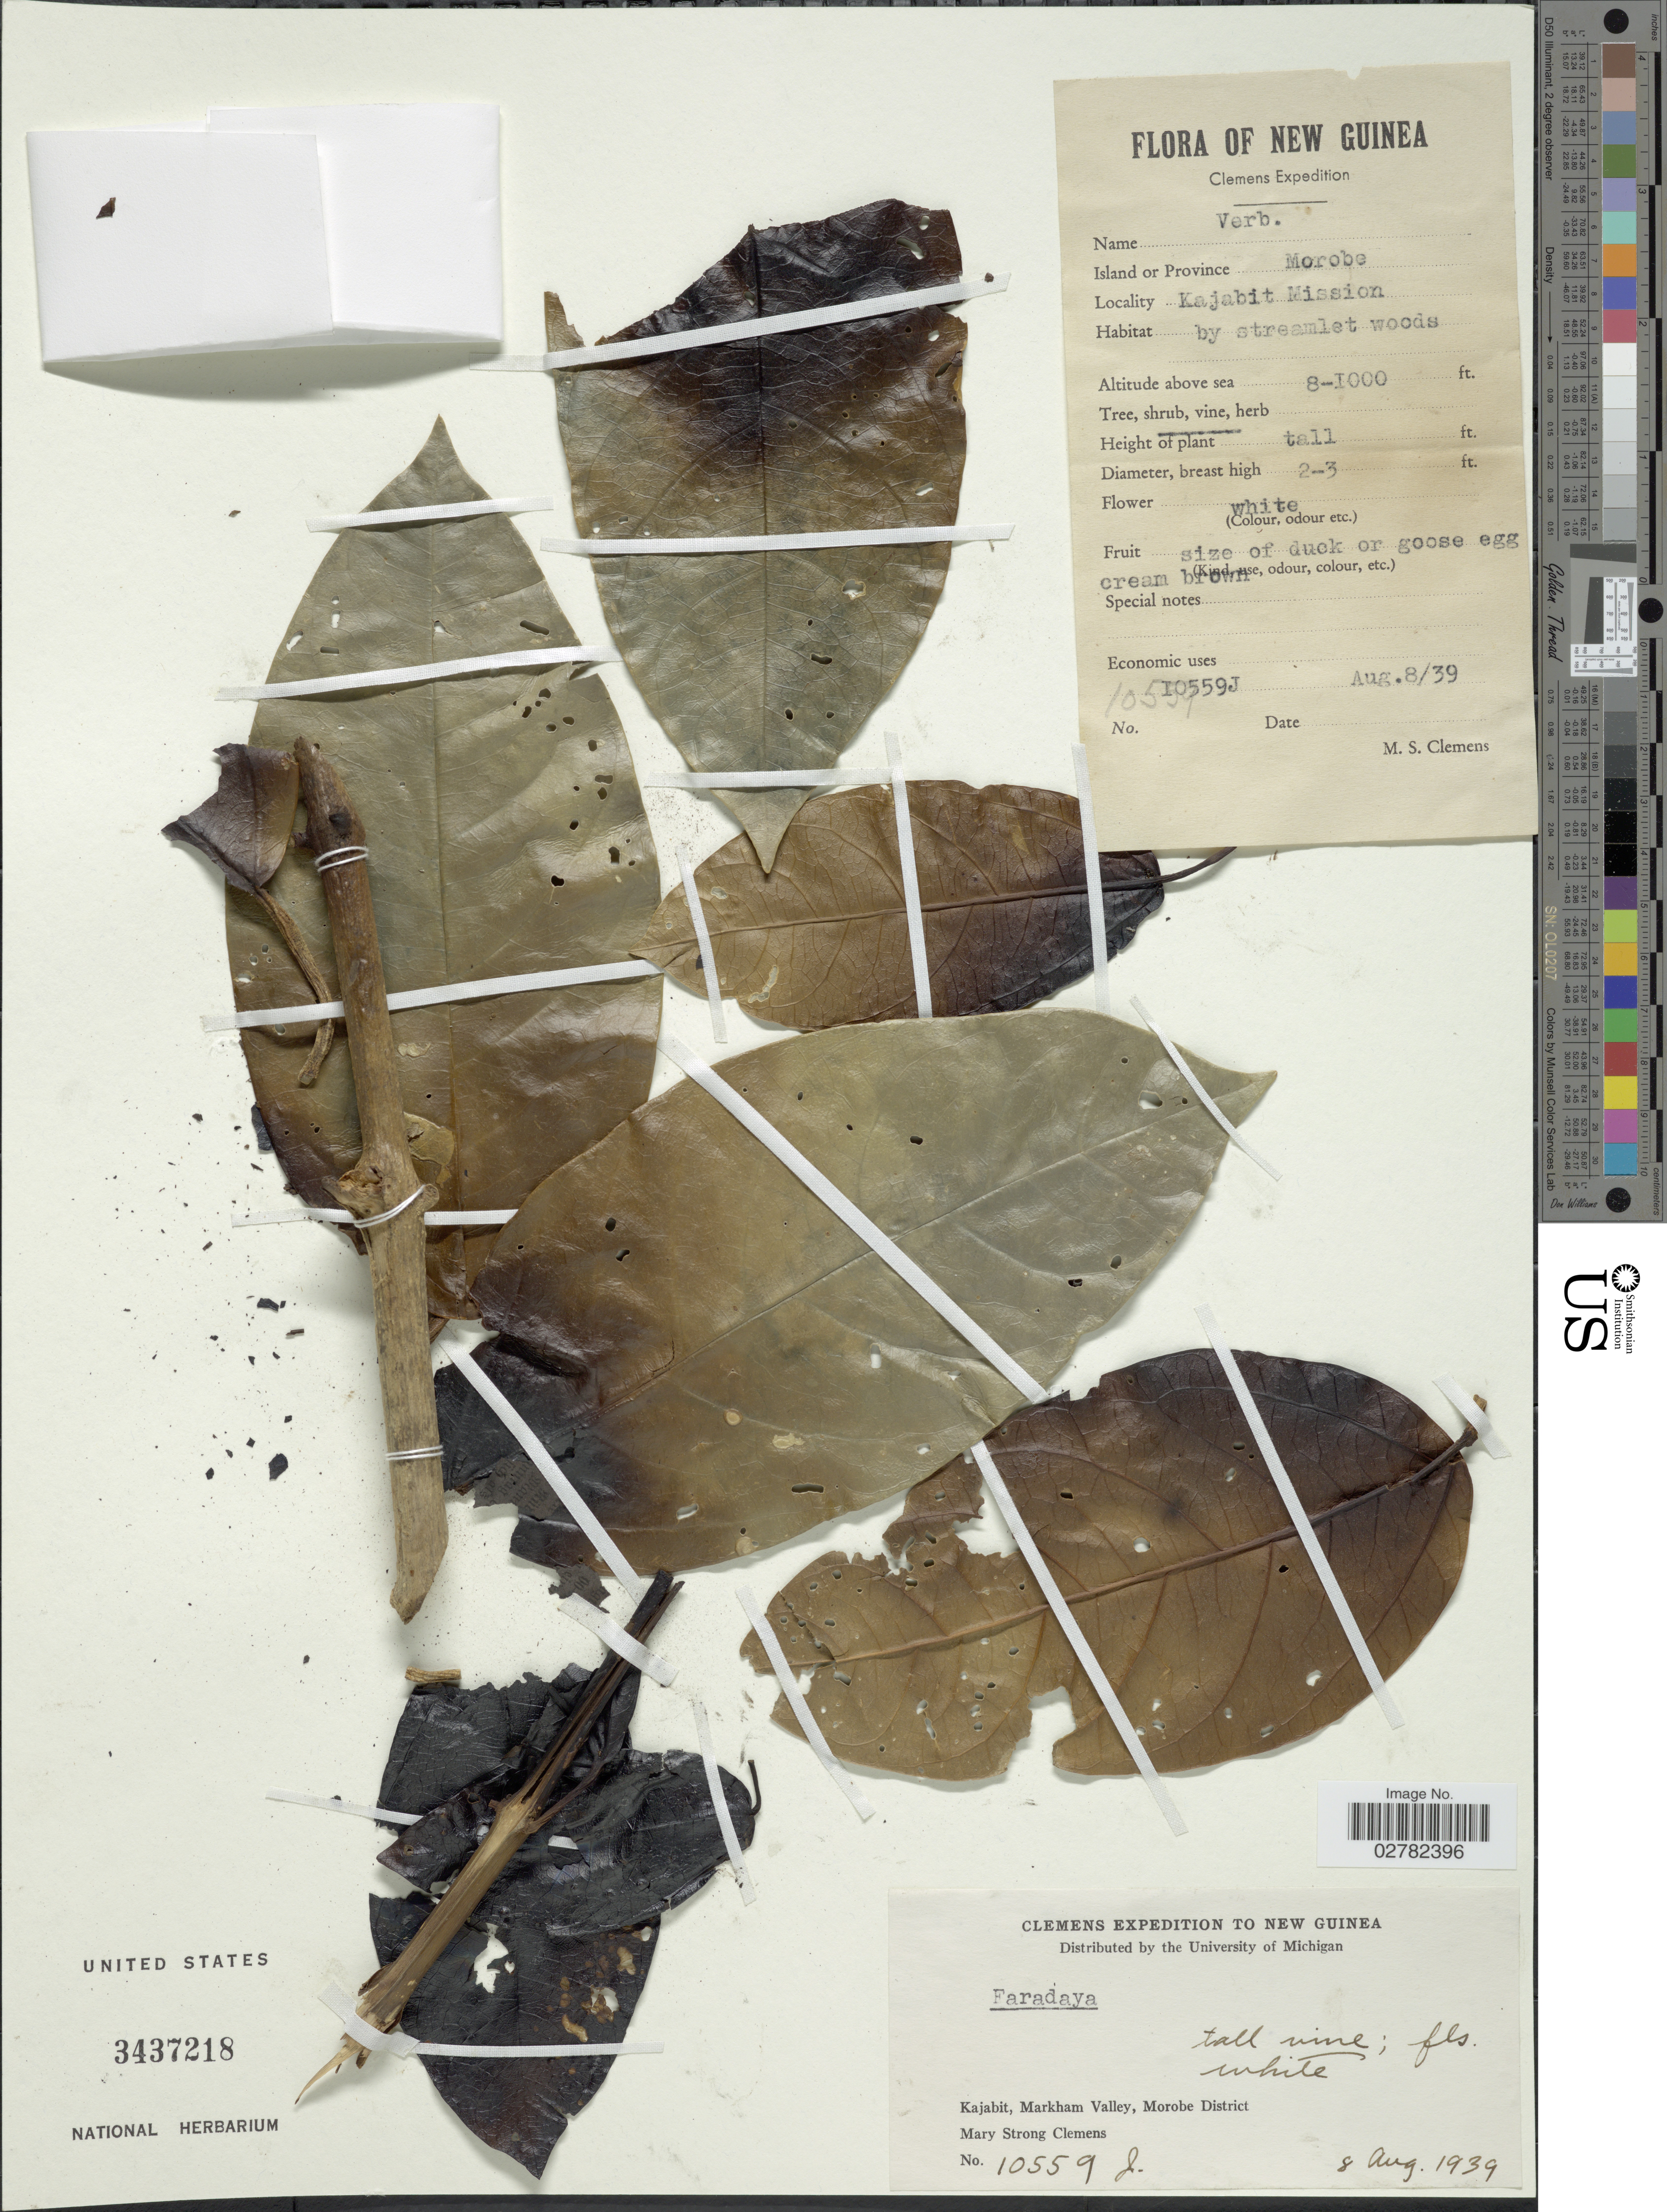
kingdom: Plantae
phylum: Tracheophyta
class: Magnoliopsida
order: Lamiales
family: Lamiaceae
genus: Faradaya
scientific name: Faradaya sp.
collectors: M. S. Clemens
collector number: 10559J.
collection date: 1939-08-08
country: Papua New Guinea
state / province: Morobe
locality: New Guinea, Kajabit Mission, Markham Valley, Morobe District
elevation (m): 244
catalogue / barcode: US 3437218